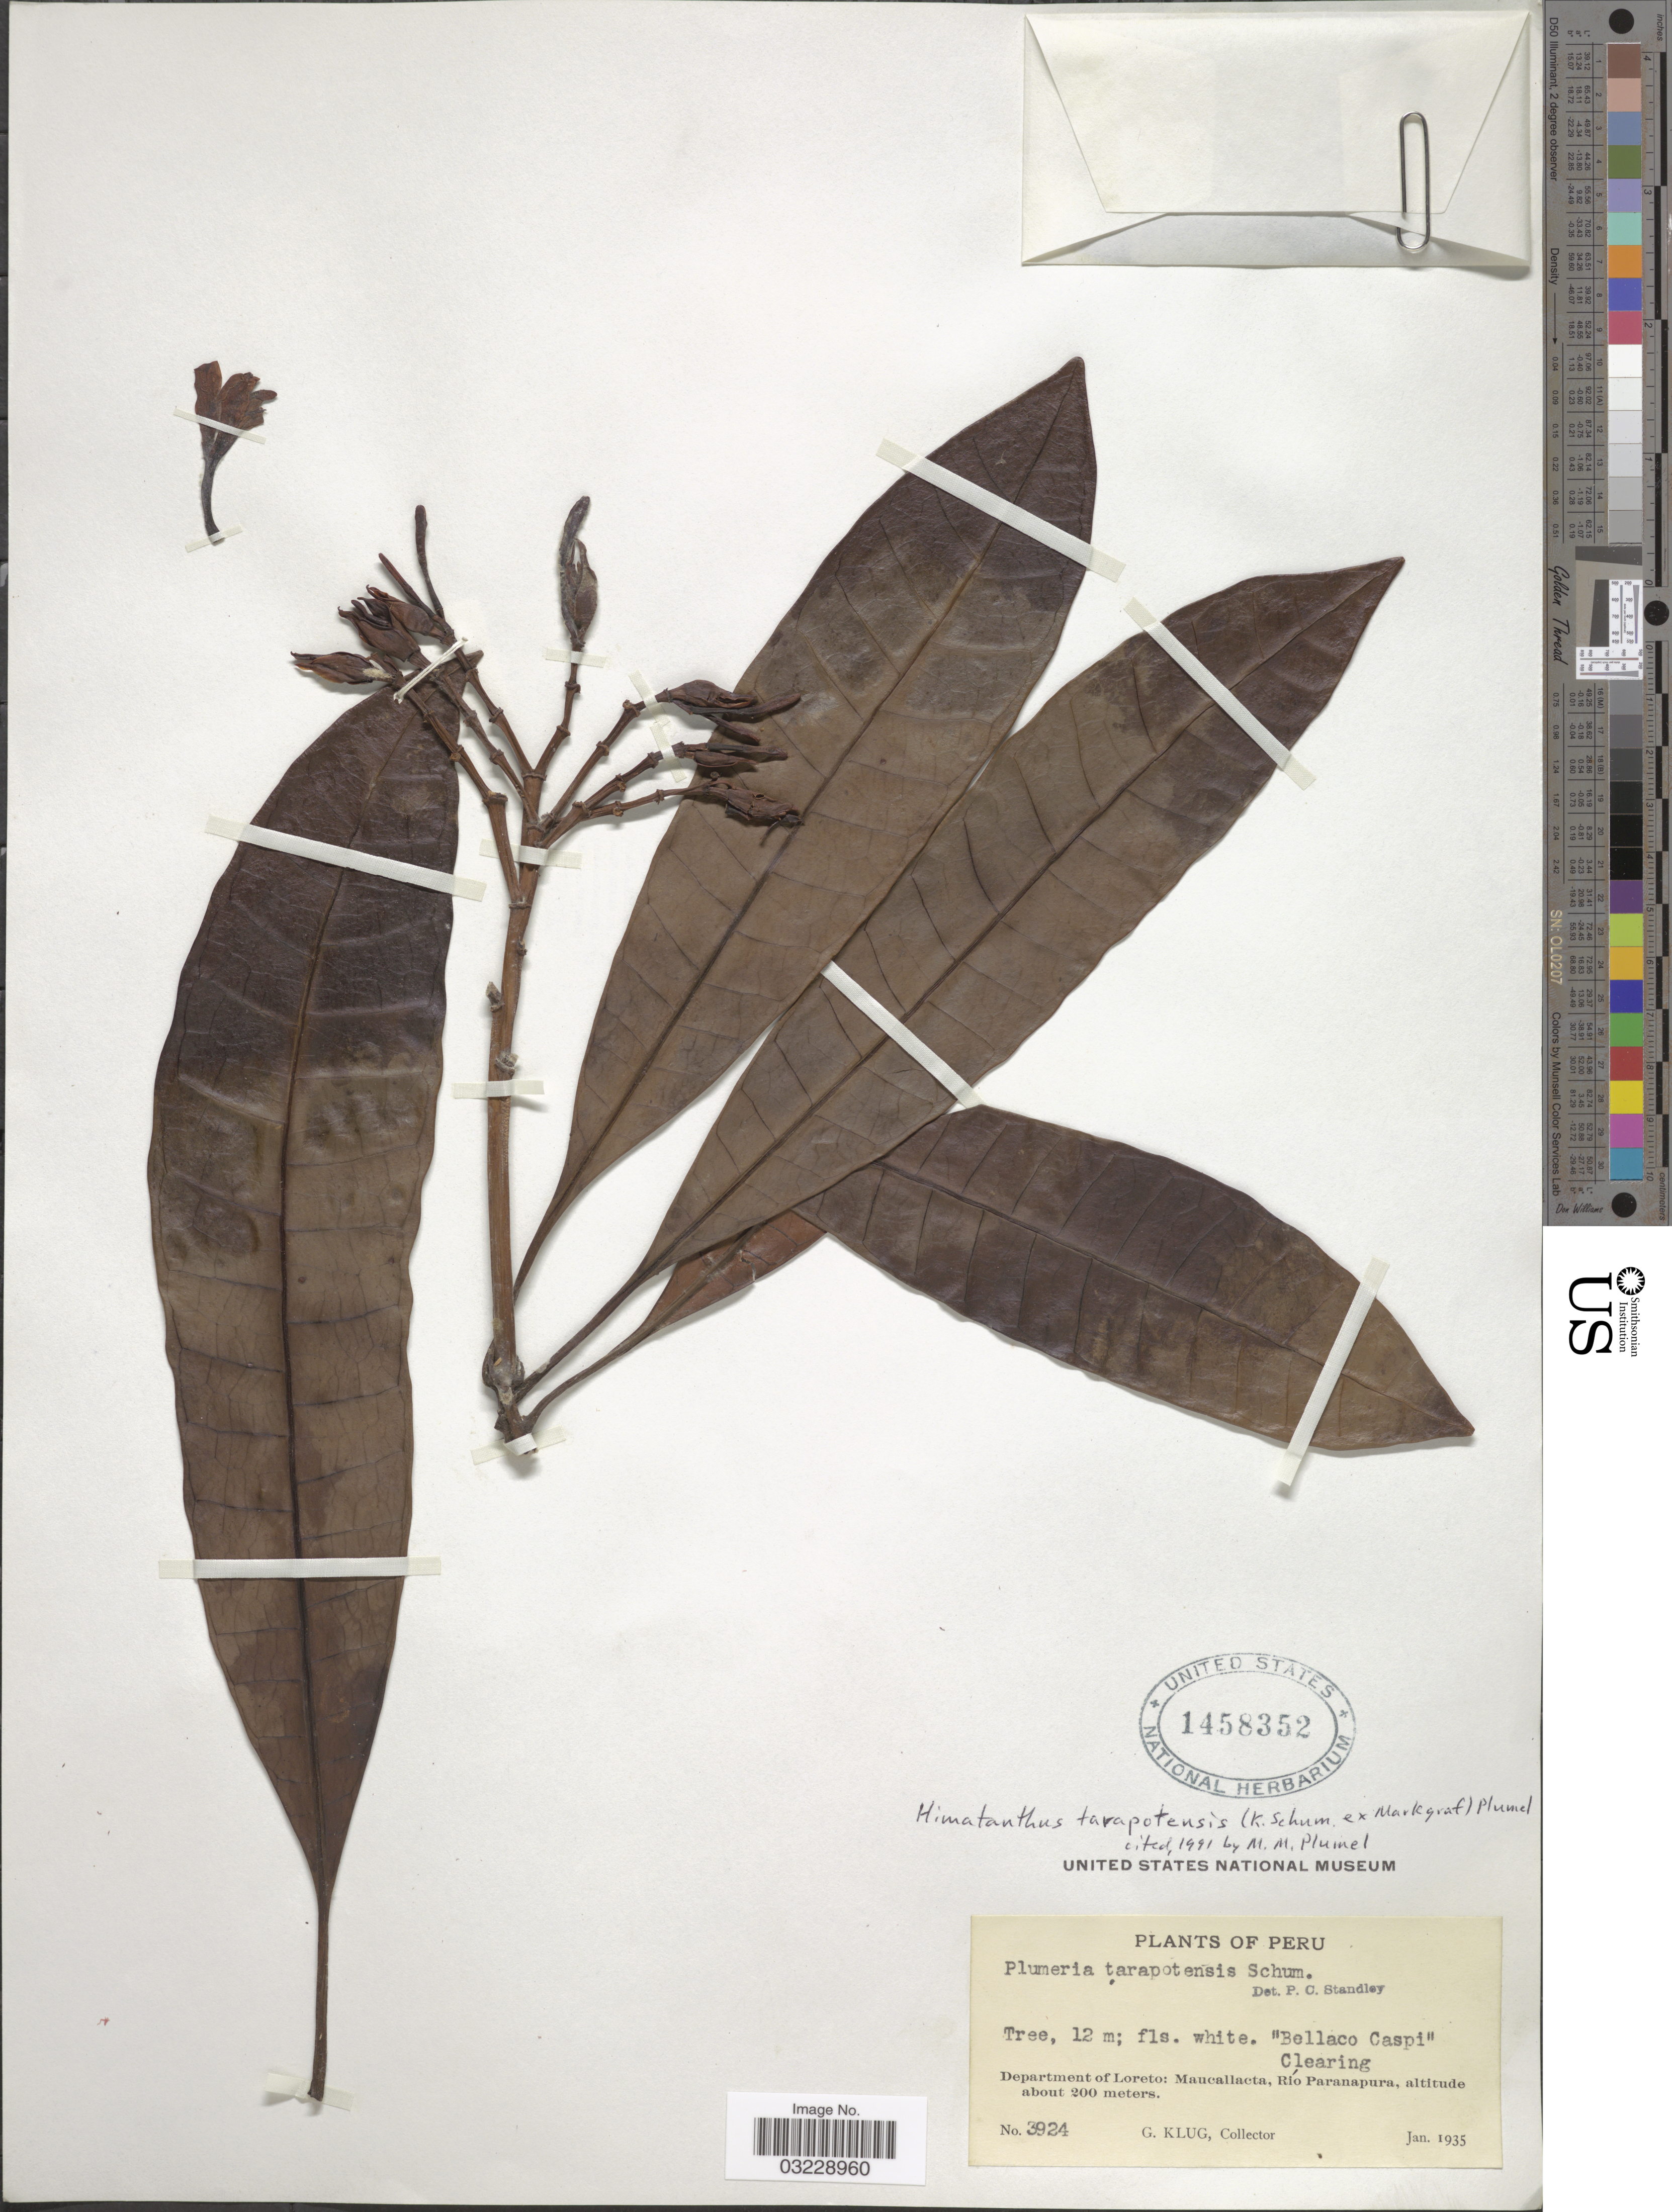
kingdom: Plantae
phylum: Tracheophyta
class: Magnoliopsida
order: Gentianales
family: Apocynaceae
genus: Himatanthus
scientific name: Himatanthus tarapotensis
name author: (K. Schum. ex Markgr.) Plumel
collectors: G. Klug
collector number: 3924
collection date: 1935-01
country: Peru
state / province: Loreto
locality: Department of Loreto: Maucallacta, Río Paranapura.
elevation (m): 200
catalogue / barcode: US 1458352